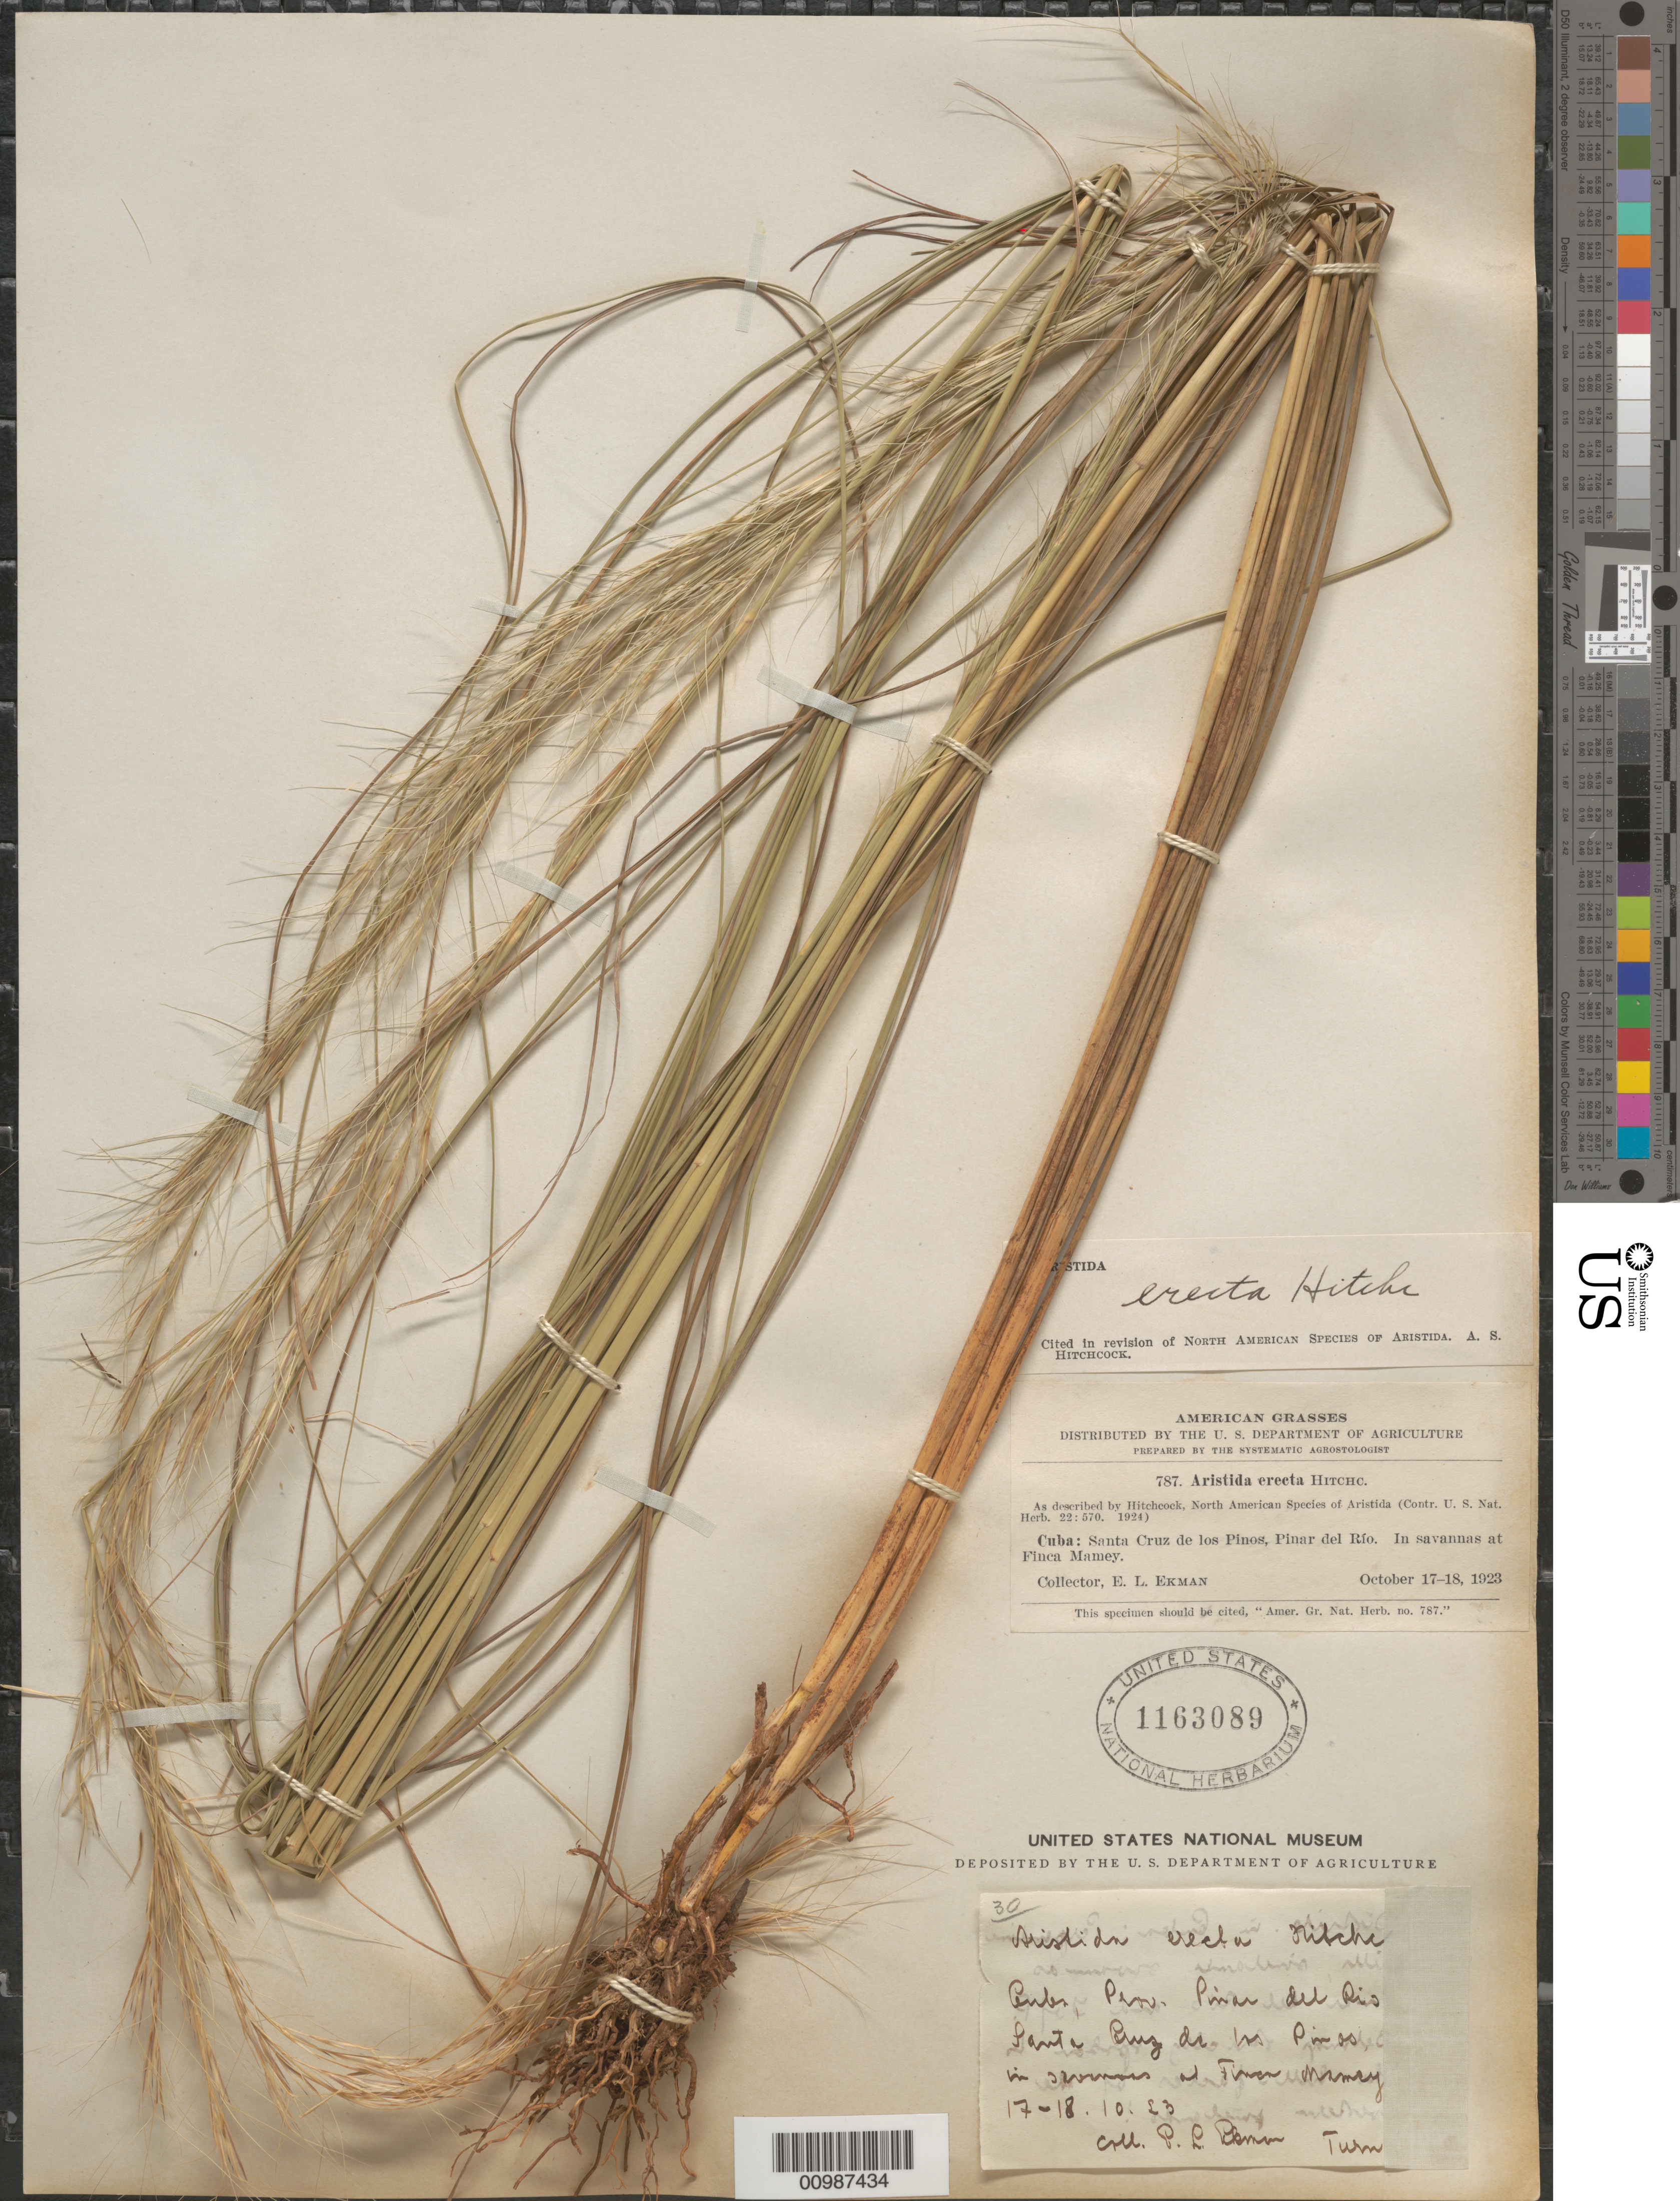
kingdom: Plantae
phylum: Tracheophyta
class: Liliopsida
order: Poales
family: Poaceae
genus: Aristida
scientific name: Aristida erecta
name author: Hitchc.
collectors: E. L. Ekman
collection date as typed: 17 Oct 1923 to18 Oct 1923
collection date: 1923-10-17/1923-10-18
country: Cuba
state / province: Pinar del Rio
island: Cuba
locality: Santa Cruz de los Pinos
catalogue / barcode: US 1163089